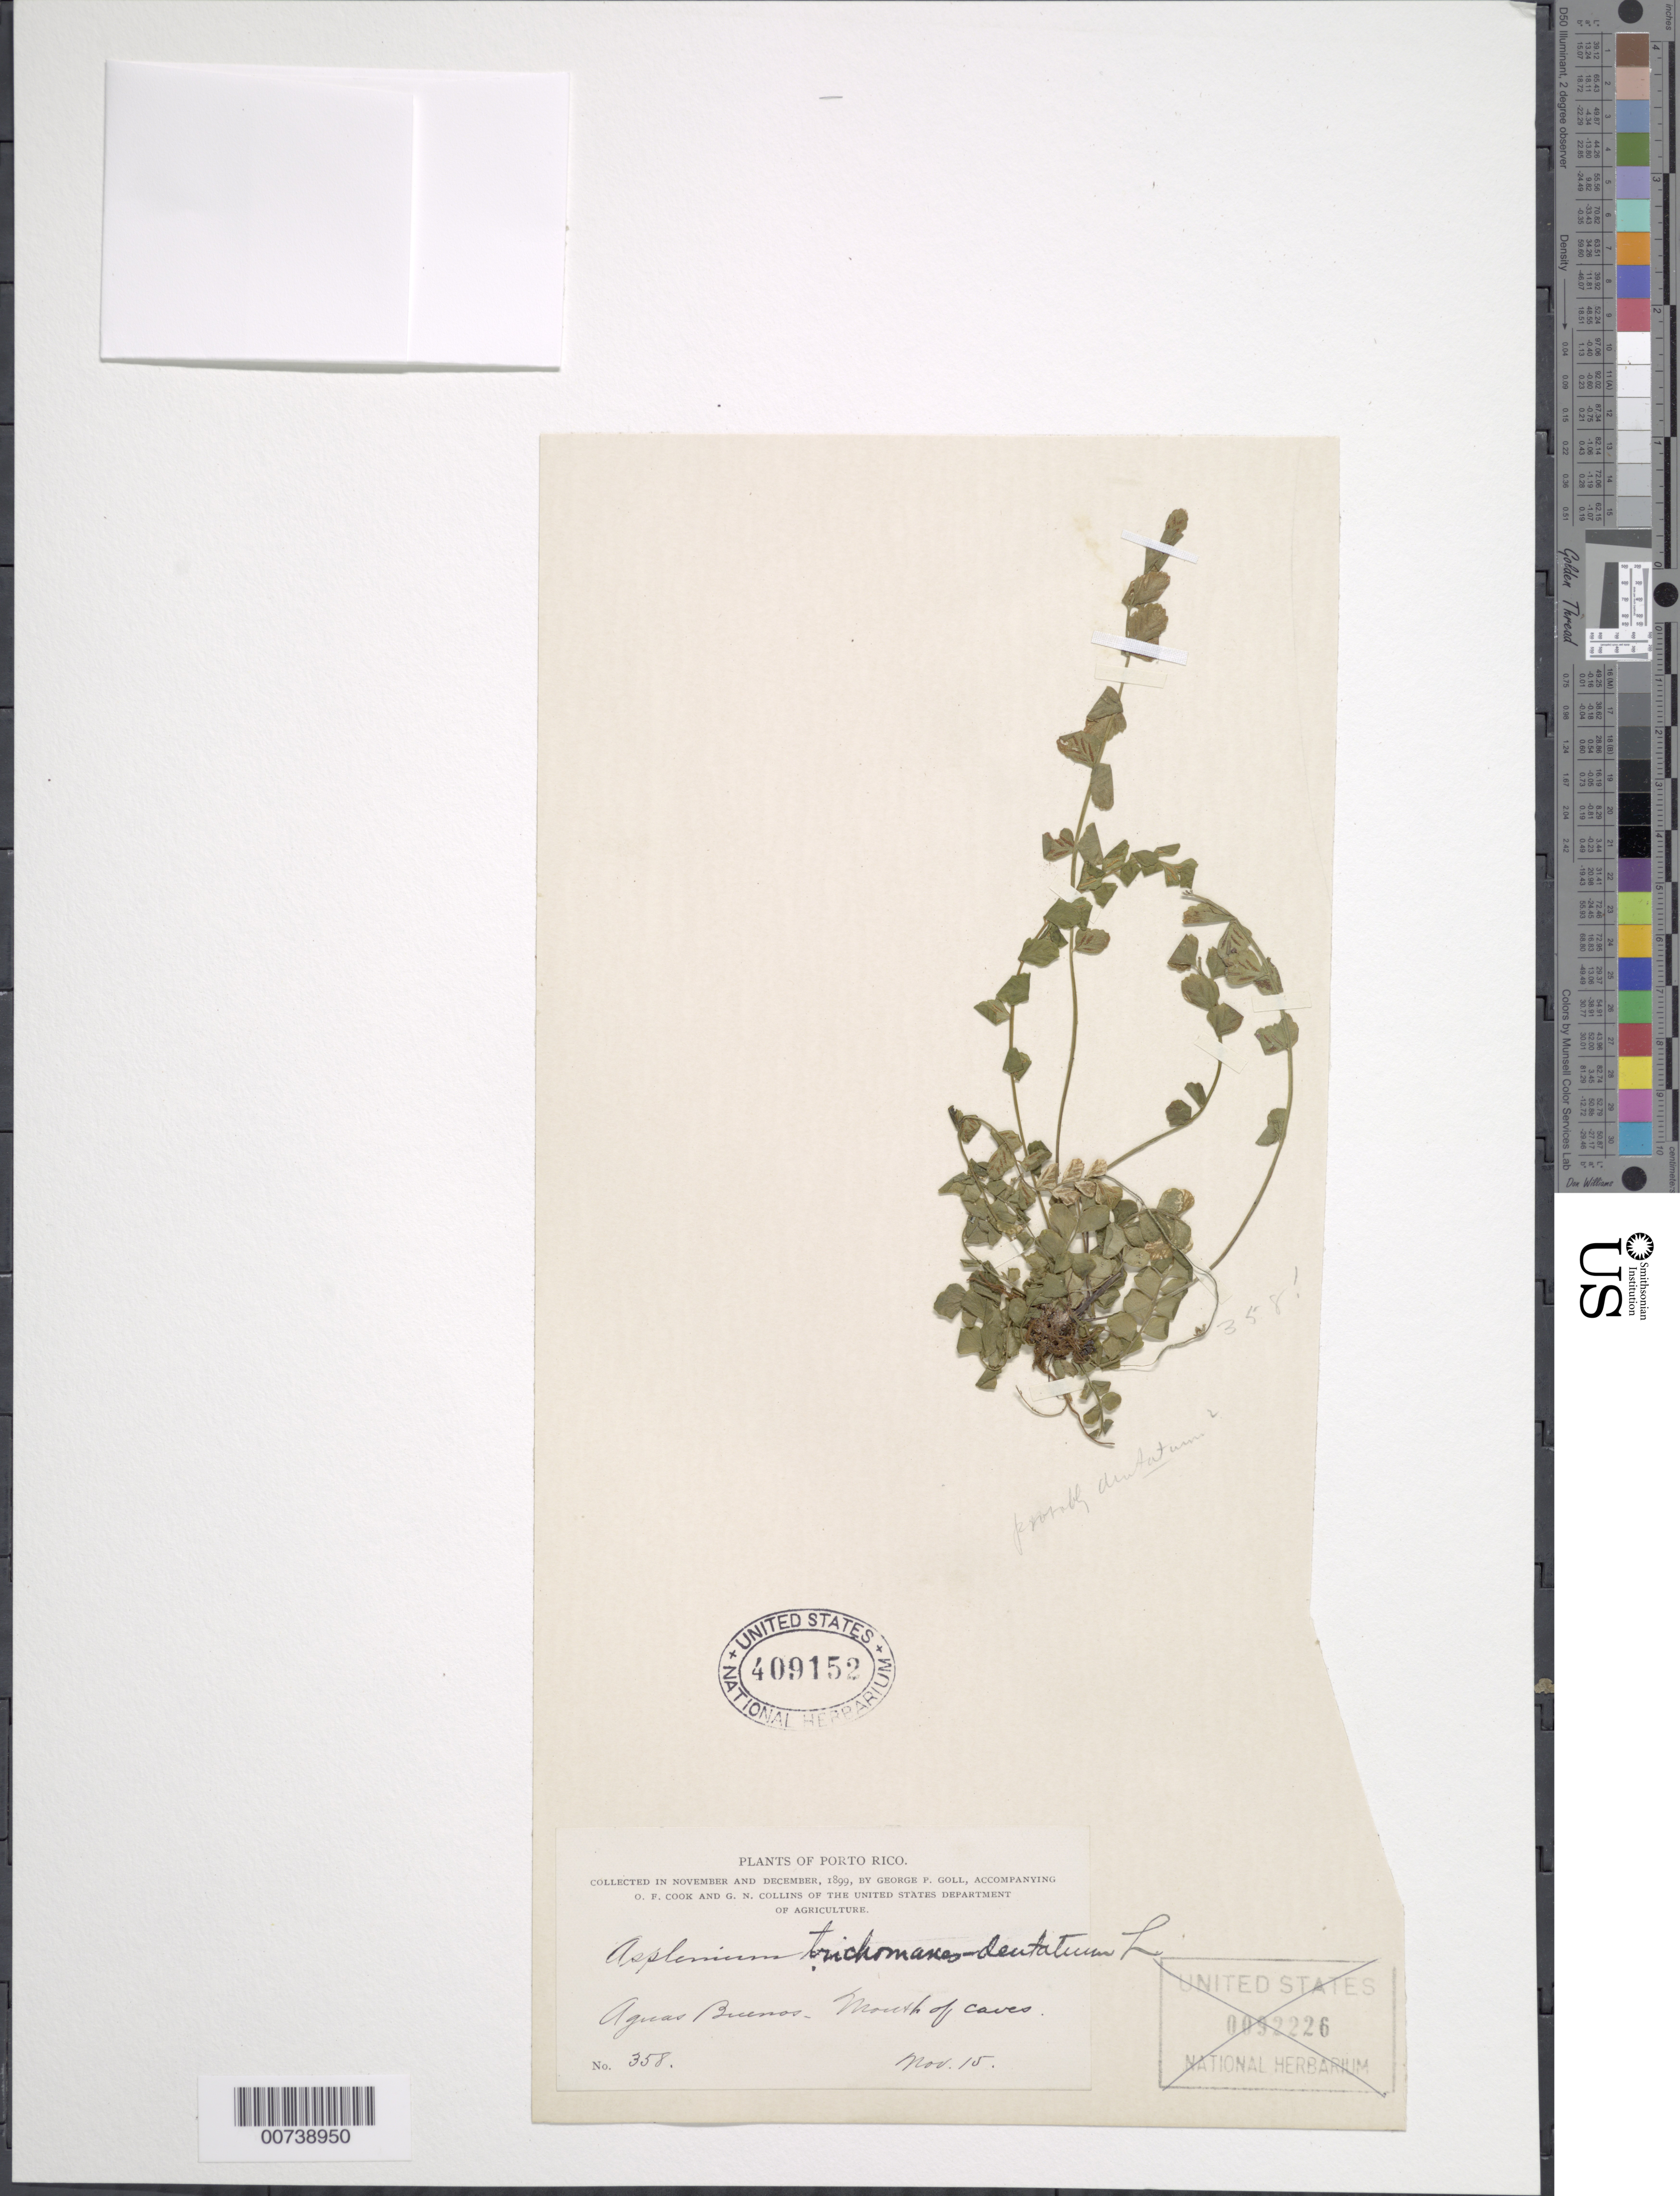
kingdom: Plantae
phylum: Tracheophyta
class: Polypodiopsida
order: Polypodiales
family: Aspleniaceae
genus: Asplenium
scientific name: Asplenium trichomanes-dentatum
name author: L.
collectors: G. Goll, O. F. Cook & G. N. Collins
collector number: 358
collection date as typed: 15 Nov 1899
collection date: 1899-11-15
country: Puerto Rico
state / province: Agua Buenas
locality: Aguas Buenas, North of Caves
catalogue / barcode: US 409152